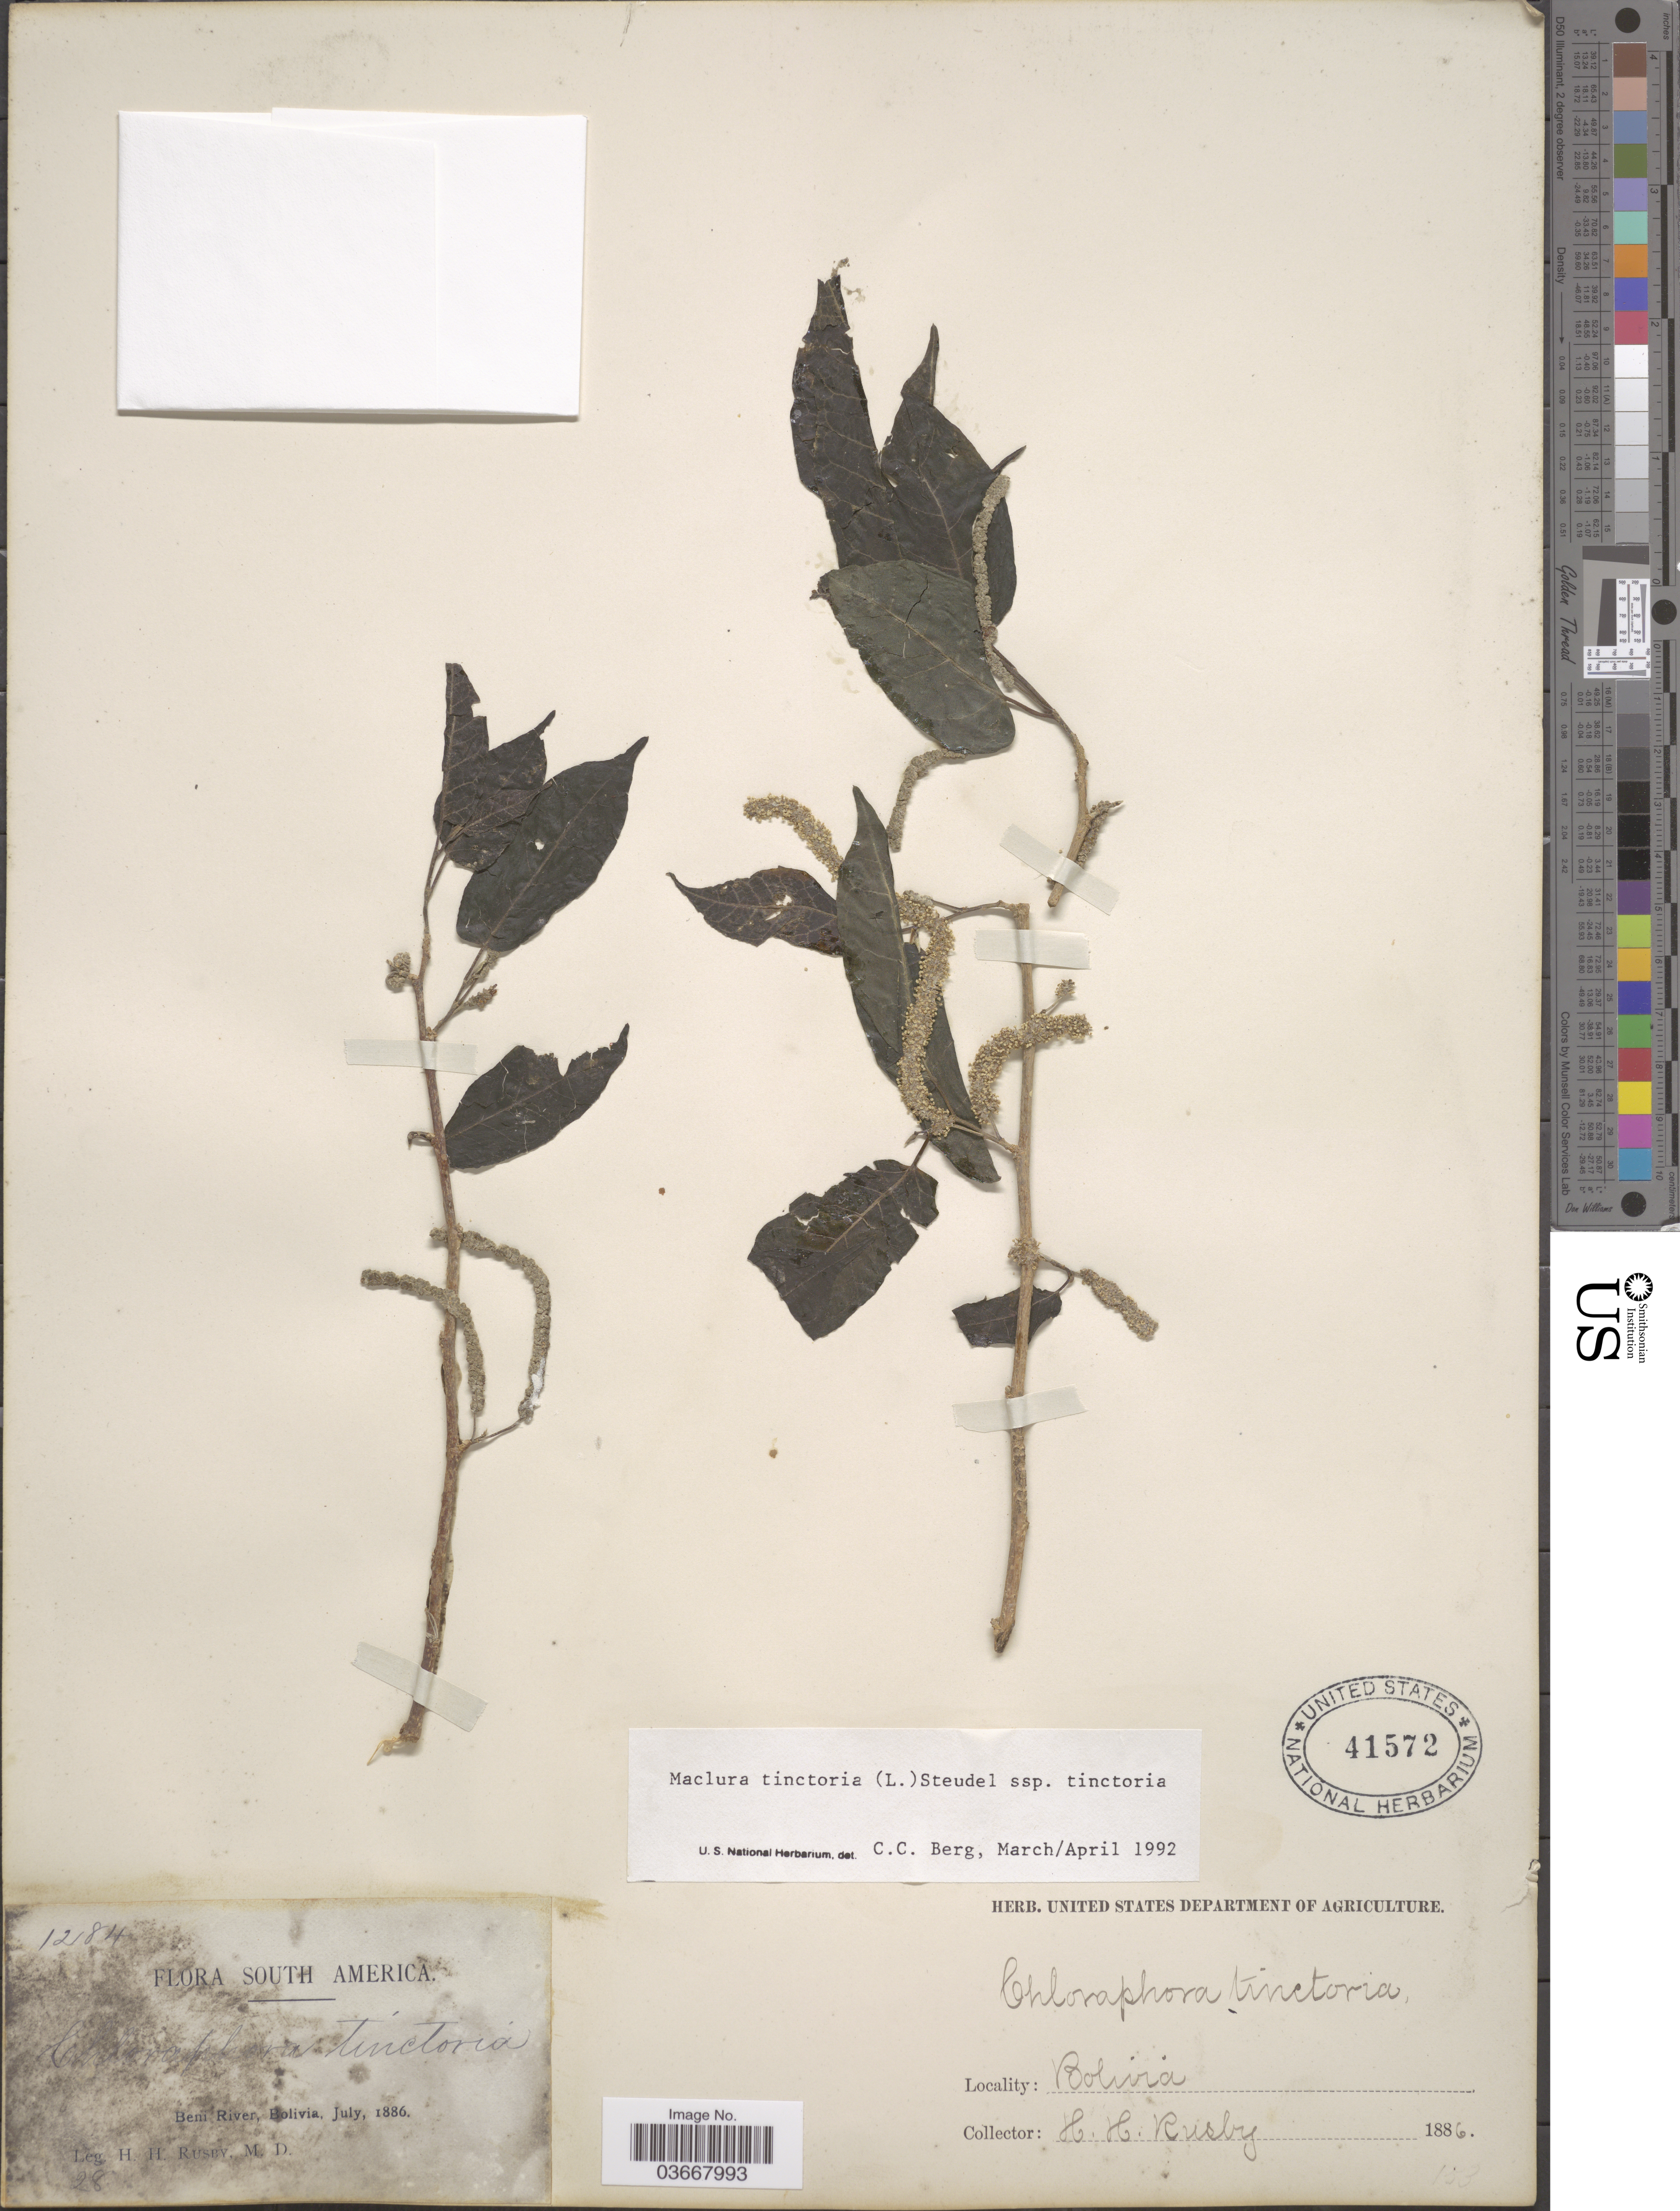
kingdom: Plantae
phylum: Tracheophyta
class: Magnoliopsida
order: Rosales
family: Moraceae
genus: Maclura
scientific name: Maclura tinctoria subsp. tinctoria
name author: (L.) D. Don ex Steud.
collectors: H. H. Rusby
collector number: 1284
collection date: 1886-07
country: Bolivia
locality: Beni River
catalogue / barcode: US 41572